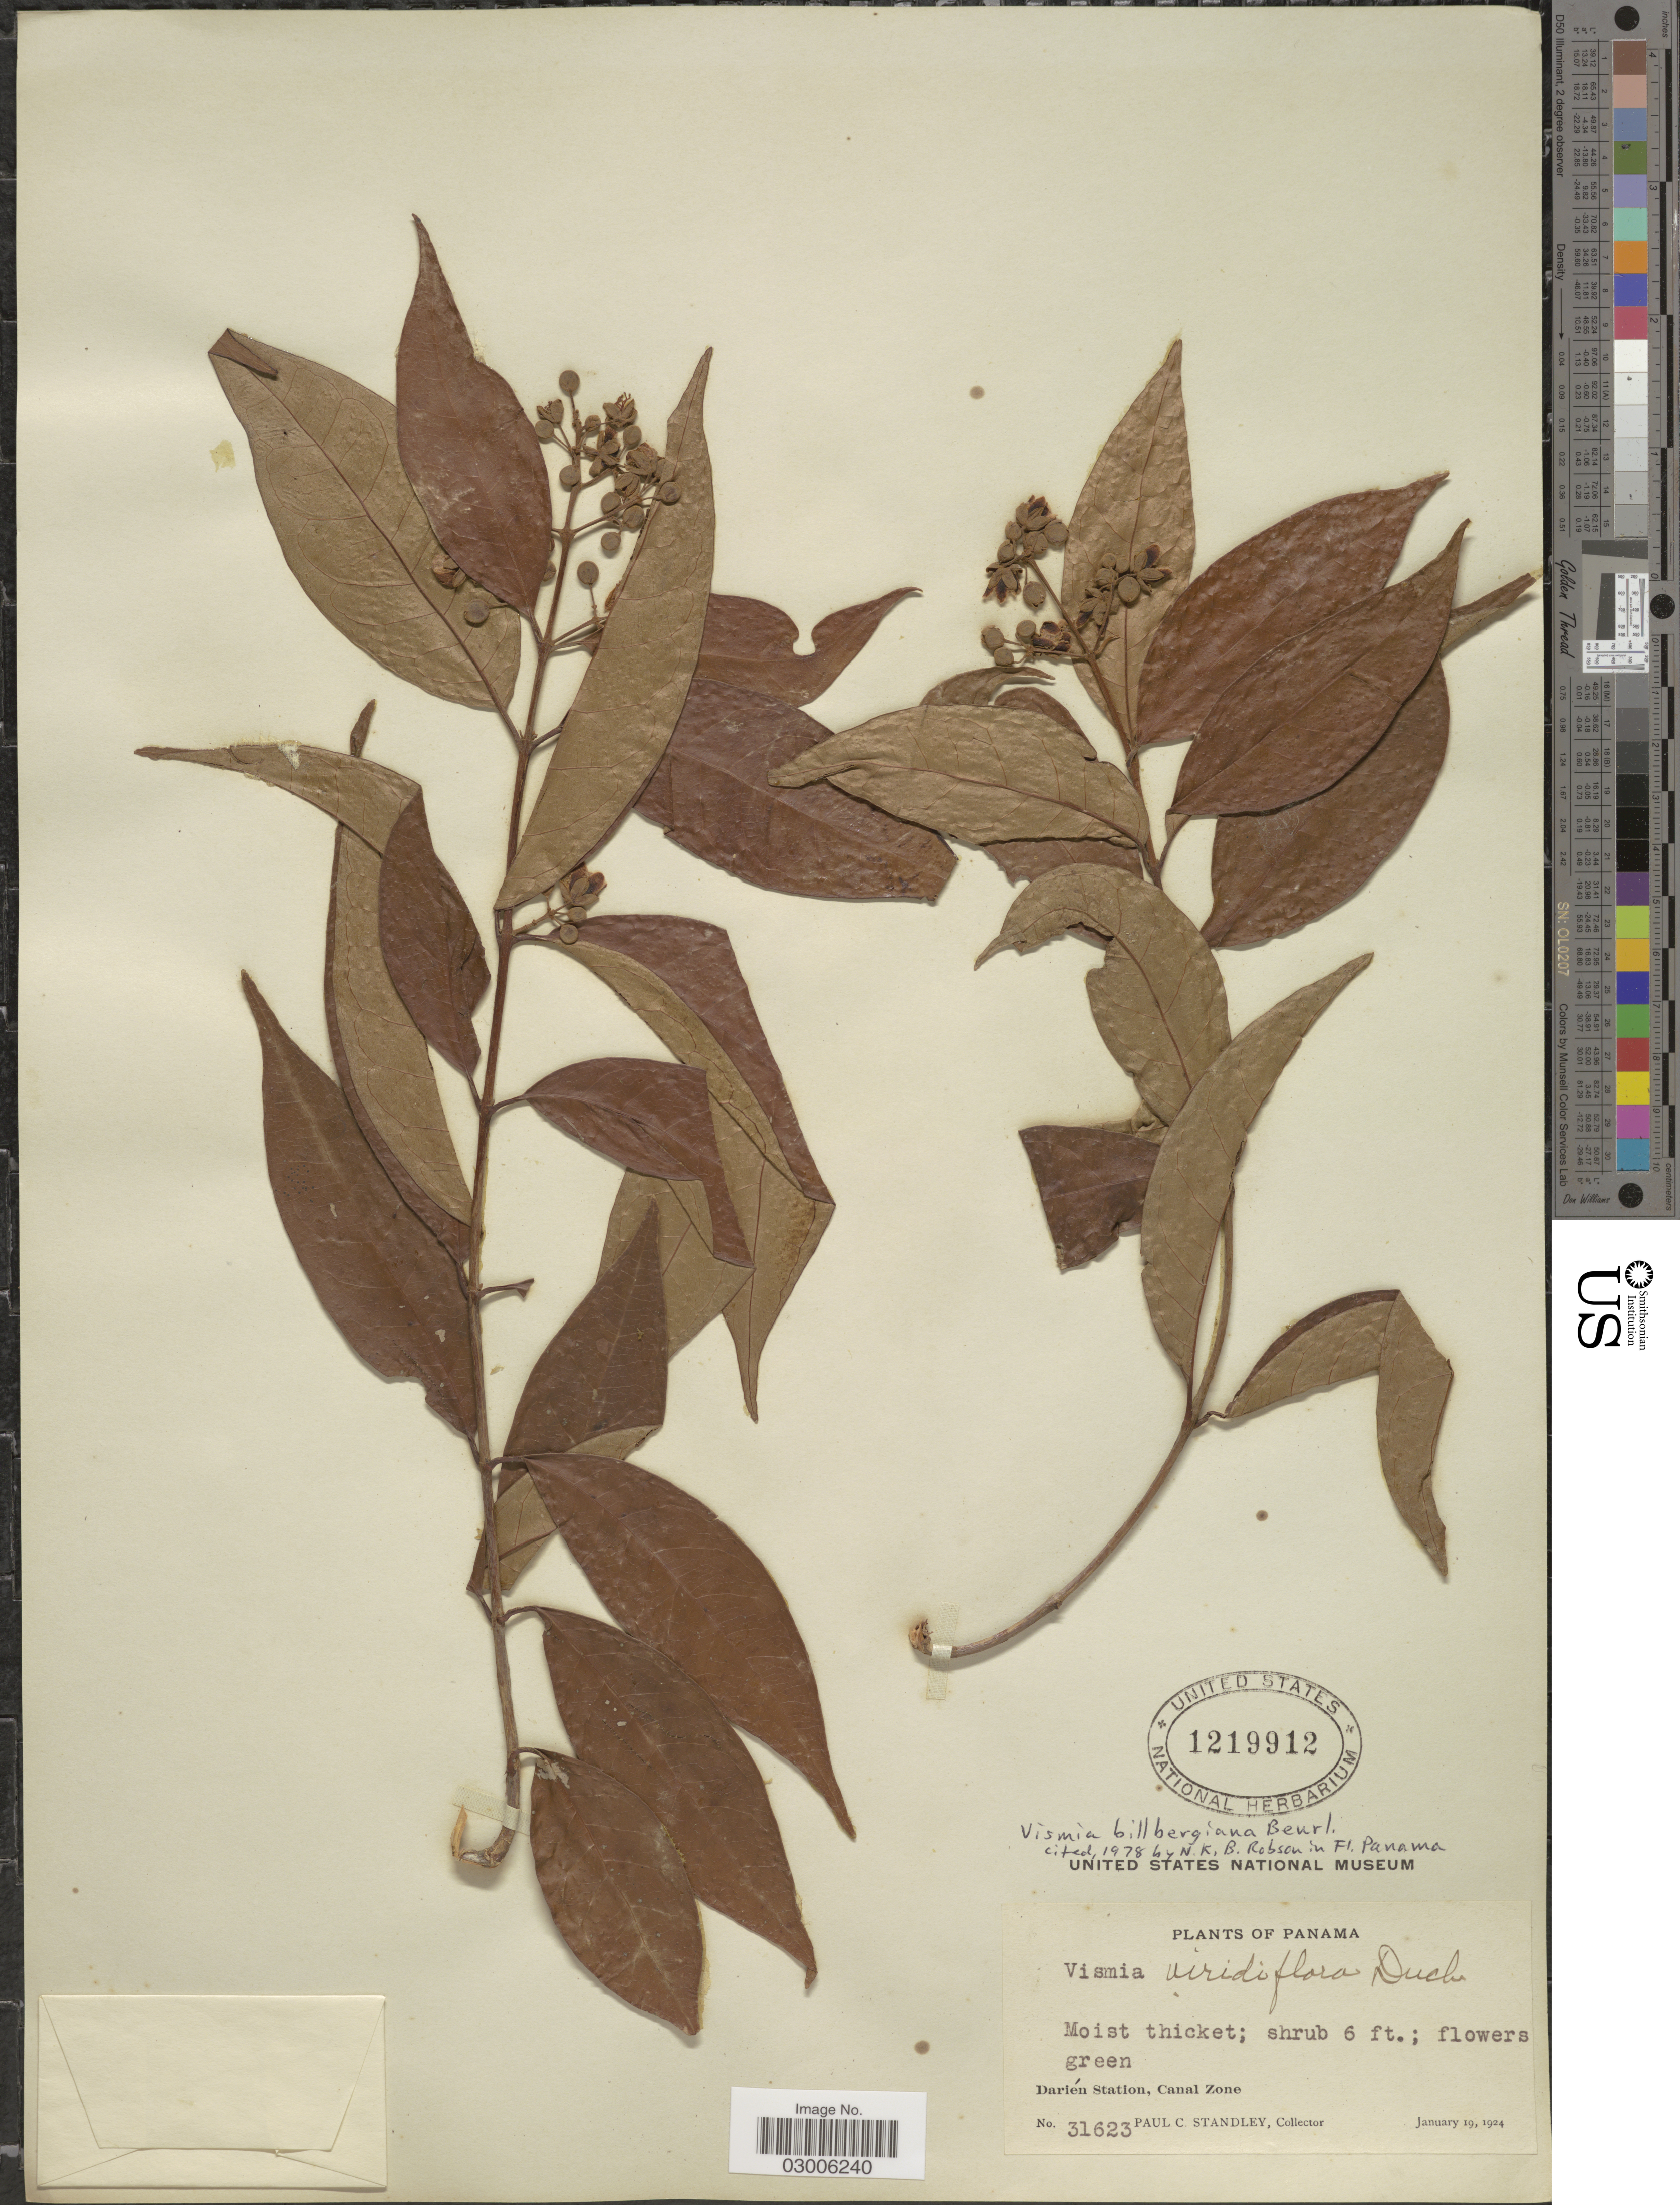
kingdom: Plantae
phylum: Tracheophyta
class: Magnoliopsida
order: Malpighiales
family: Hypericaceae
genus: Vismia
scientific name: Vismia billbergiana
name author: Beurl.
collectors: P. C. Standley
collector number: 31623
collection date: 1924-01-19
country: Panama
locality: Darién Station, Canal Zone.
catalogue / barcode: US 1219912